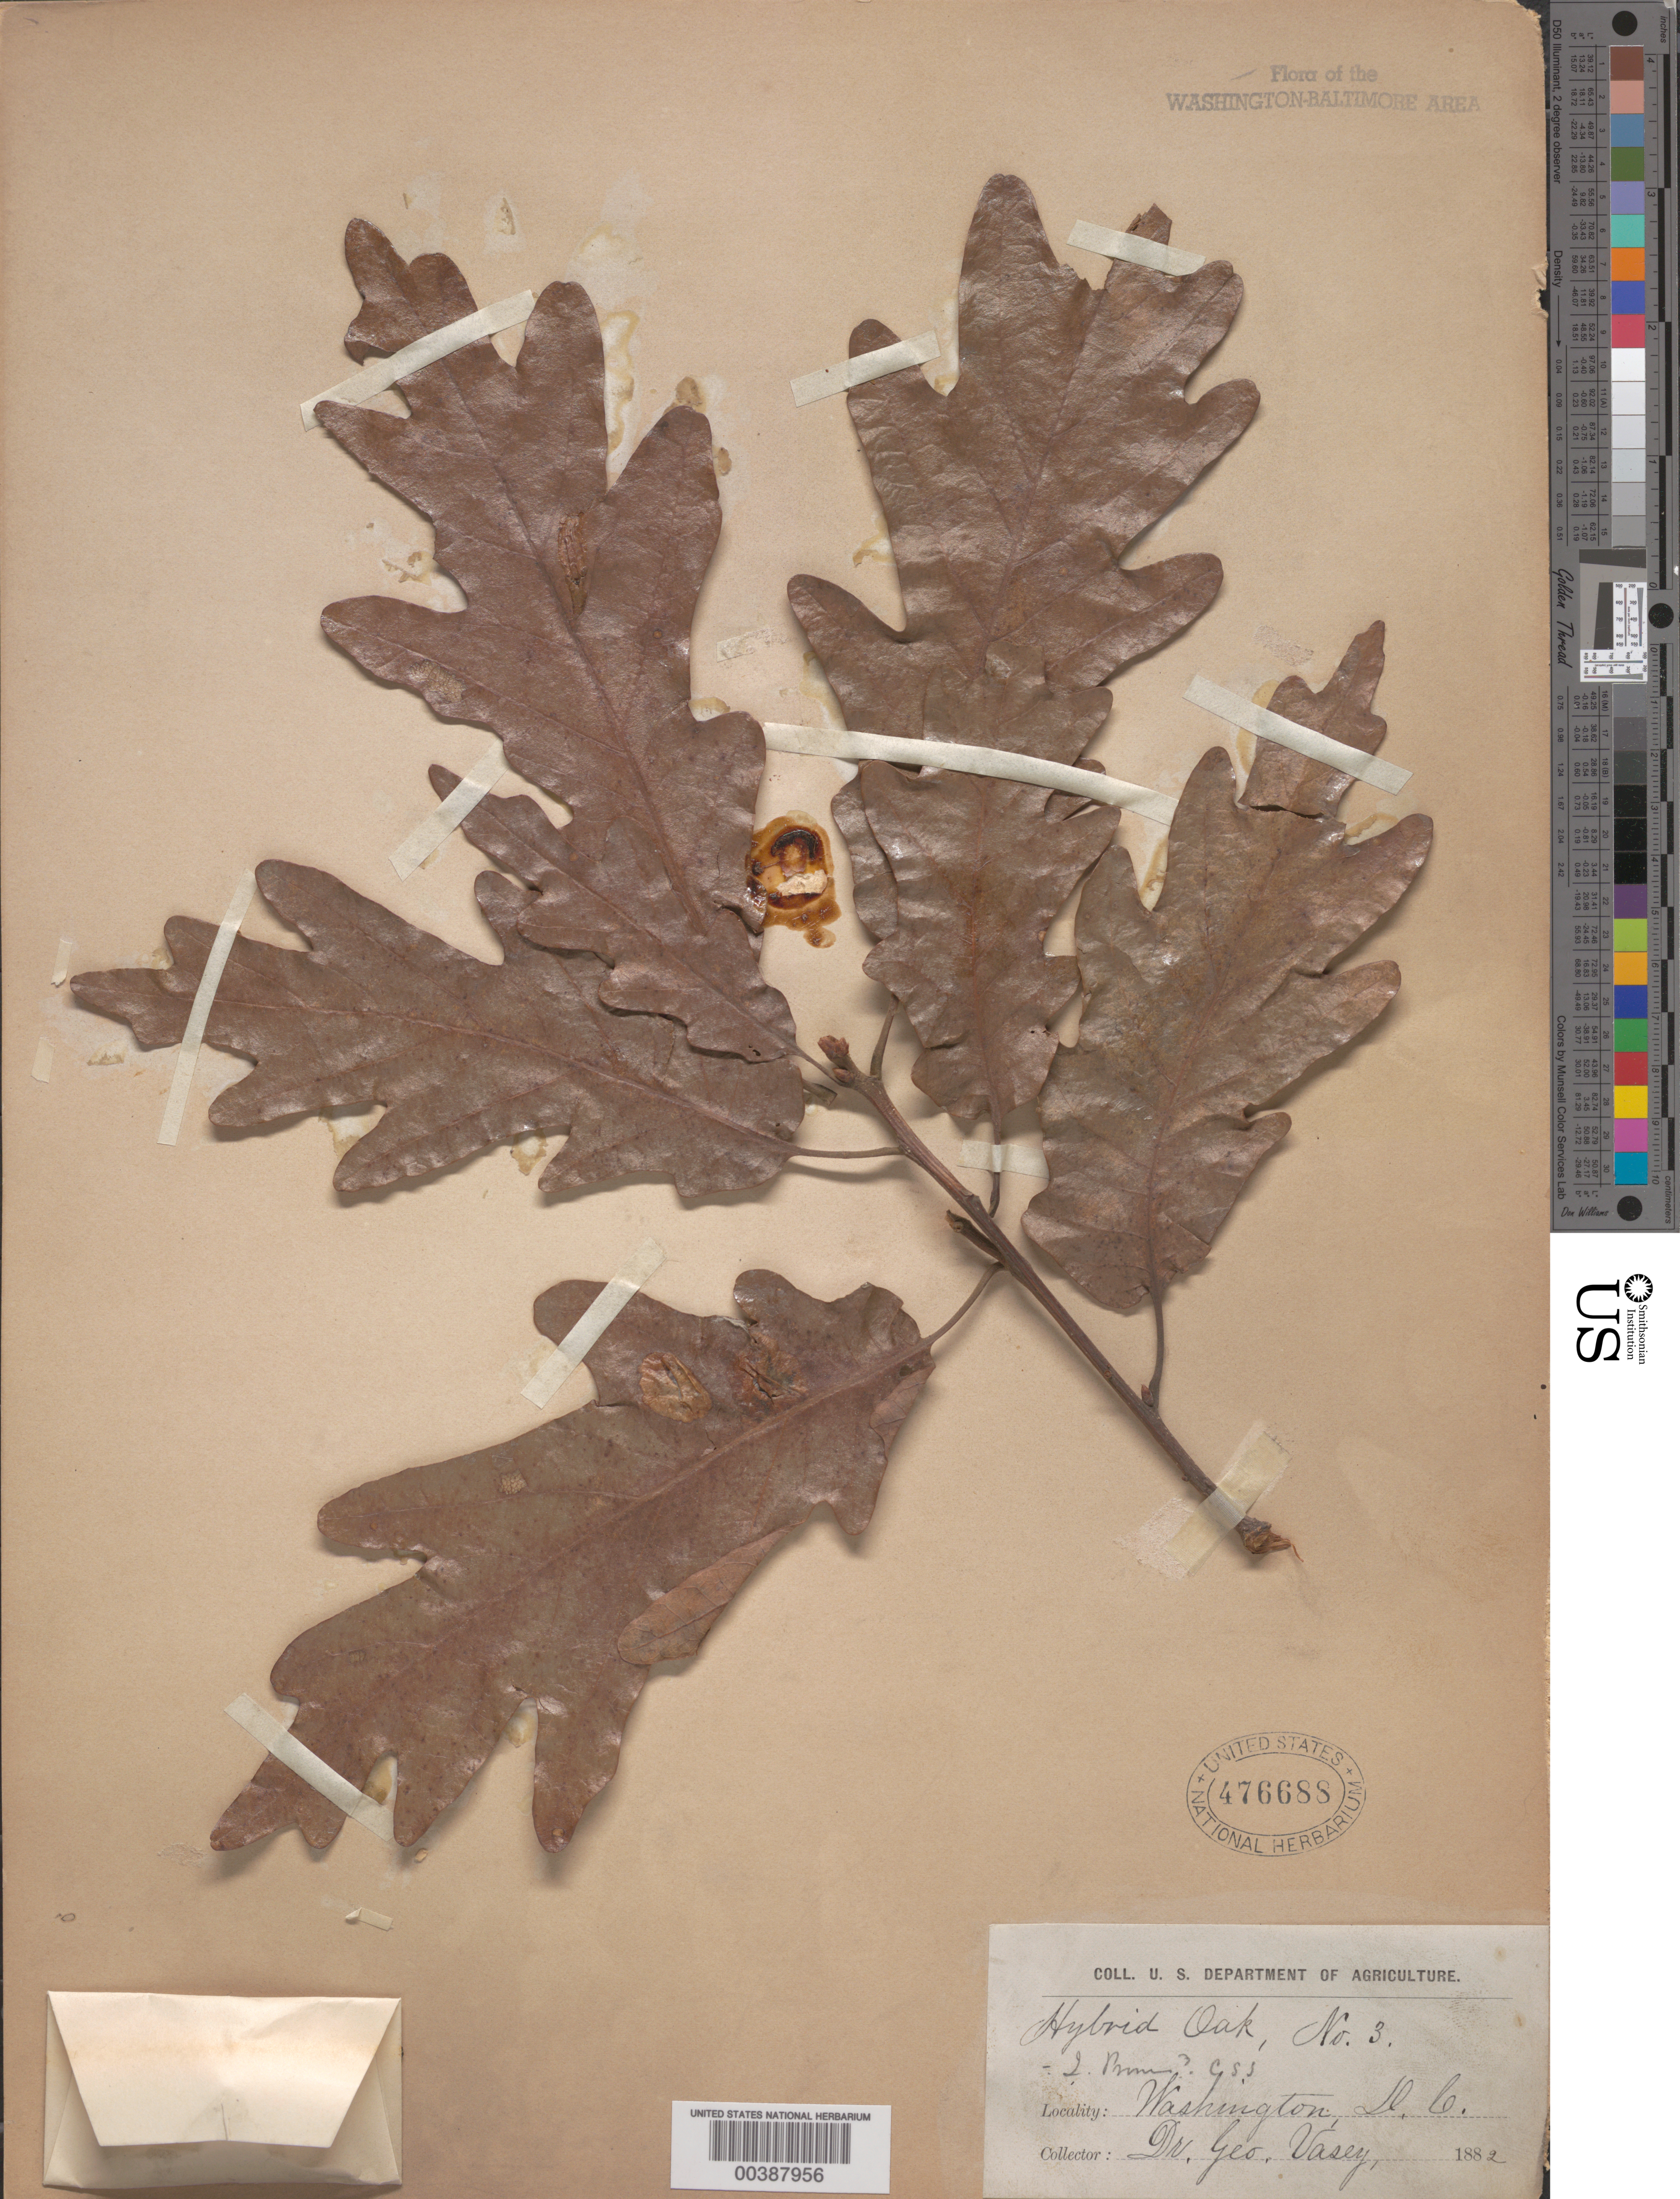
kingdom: Plantae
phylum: Tracheophyta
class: Magnoliopsida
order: Fagales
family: Fagaceae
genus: Quercus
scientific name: Quercus sp.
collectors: G. Vasey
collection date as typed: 1882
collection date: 1882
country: United States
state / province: District of Columbia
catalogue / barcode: US 476688